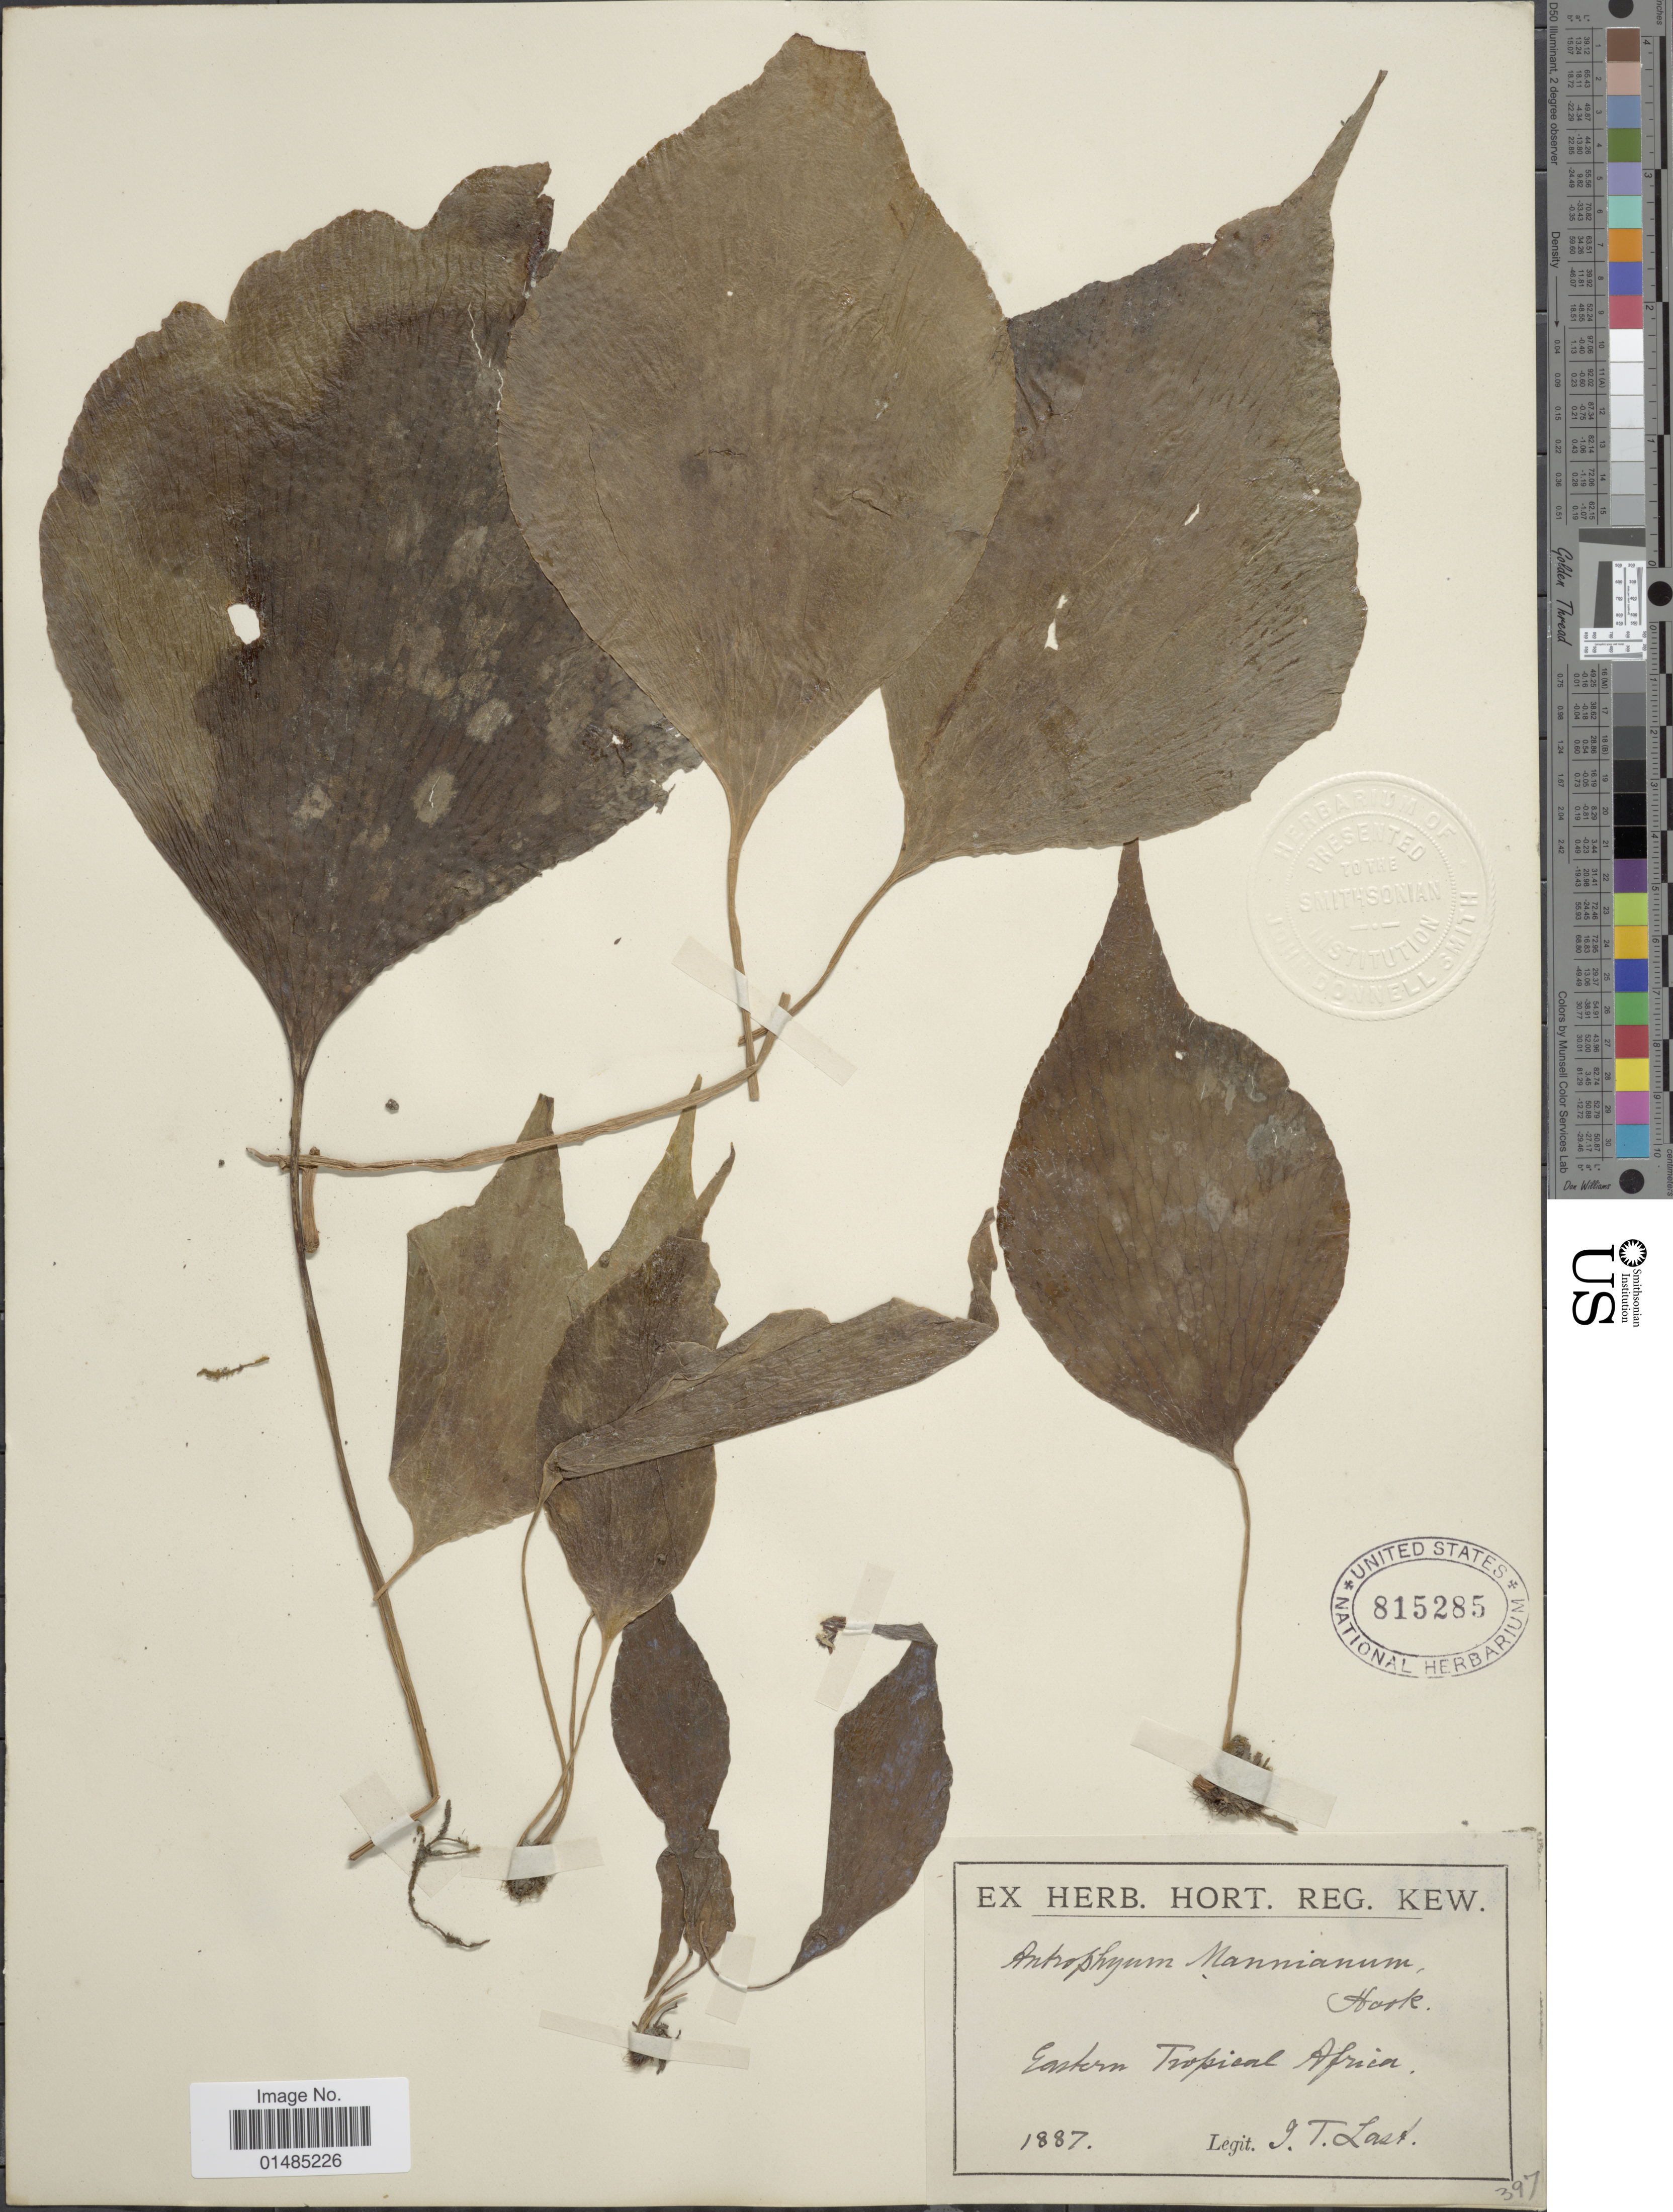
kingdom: Plantae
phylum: Tracheophyta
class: Polypodiopsida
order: Polypodiales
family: Pteridaceae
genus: Antrophyum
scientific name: Antrophyum mannianum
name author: Hook.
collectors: J. Last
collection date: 1887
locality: Eastern Tropical Africa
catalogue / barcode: US 815285